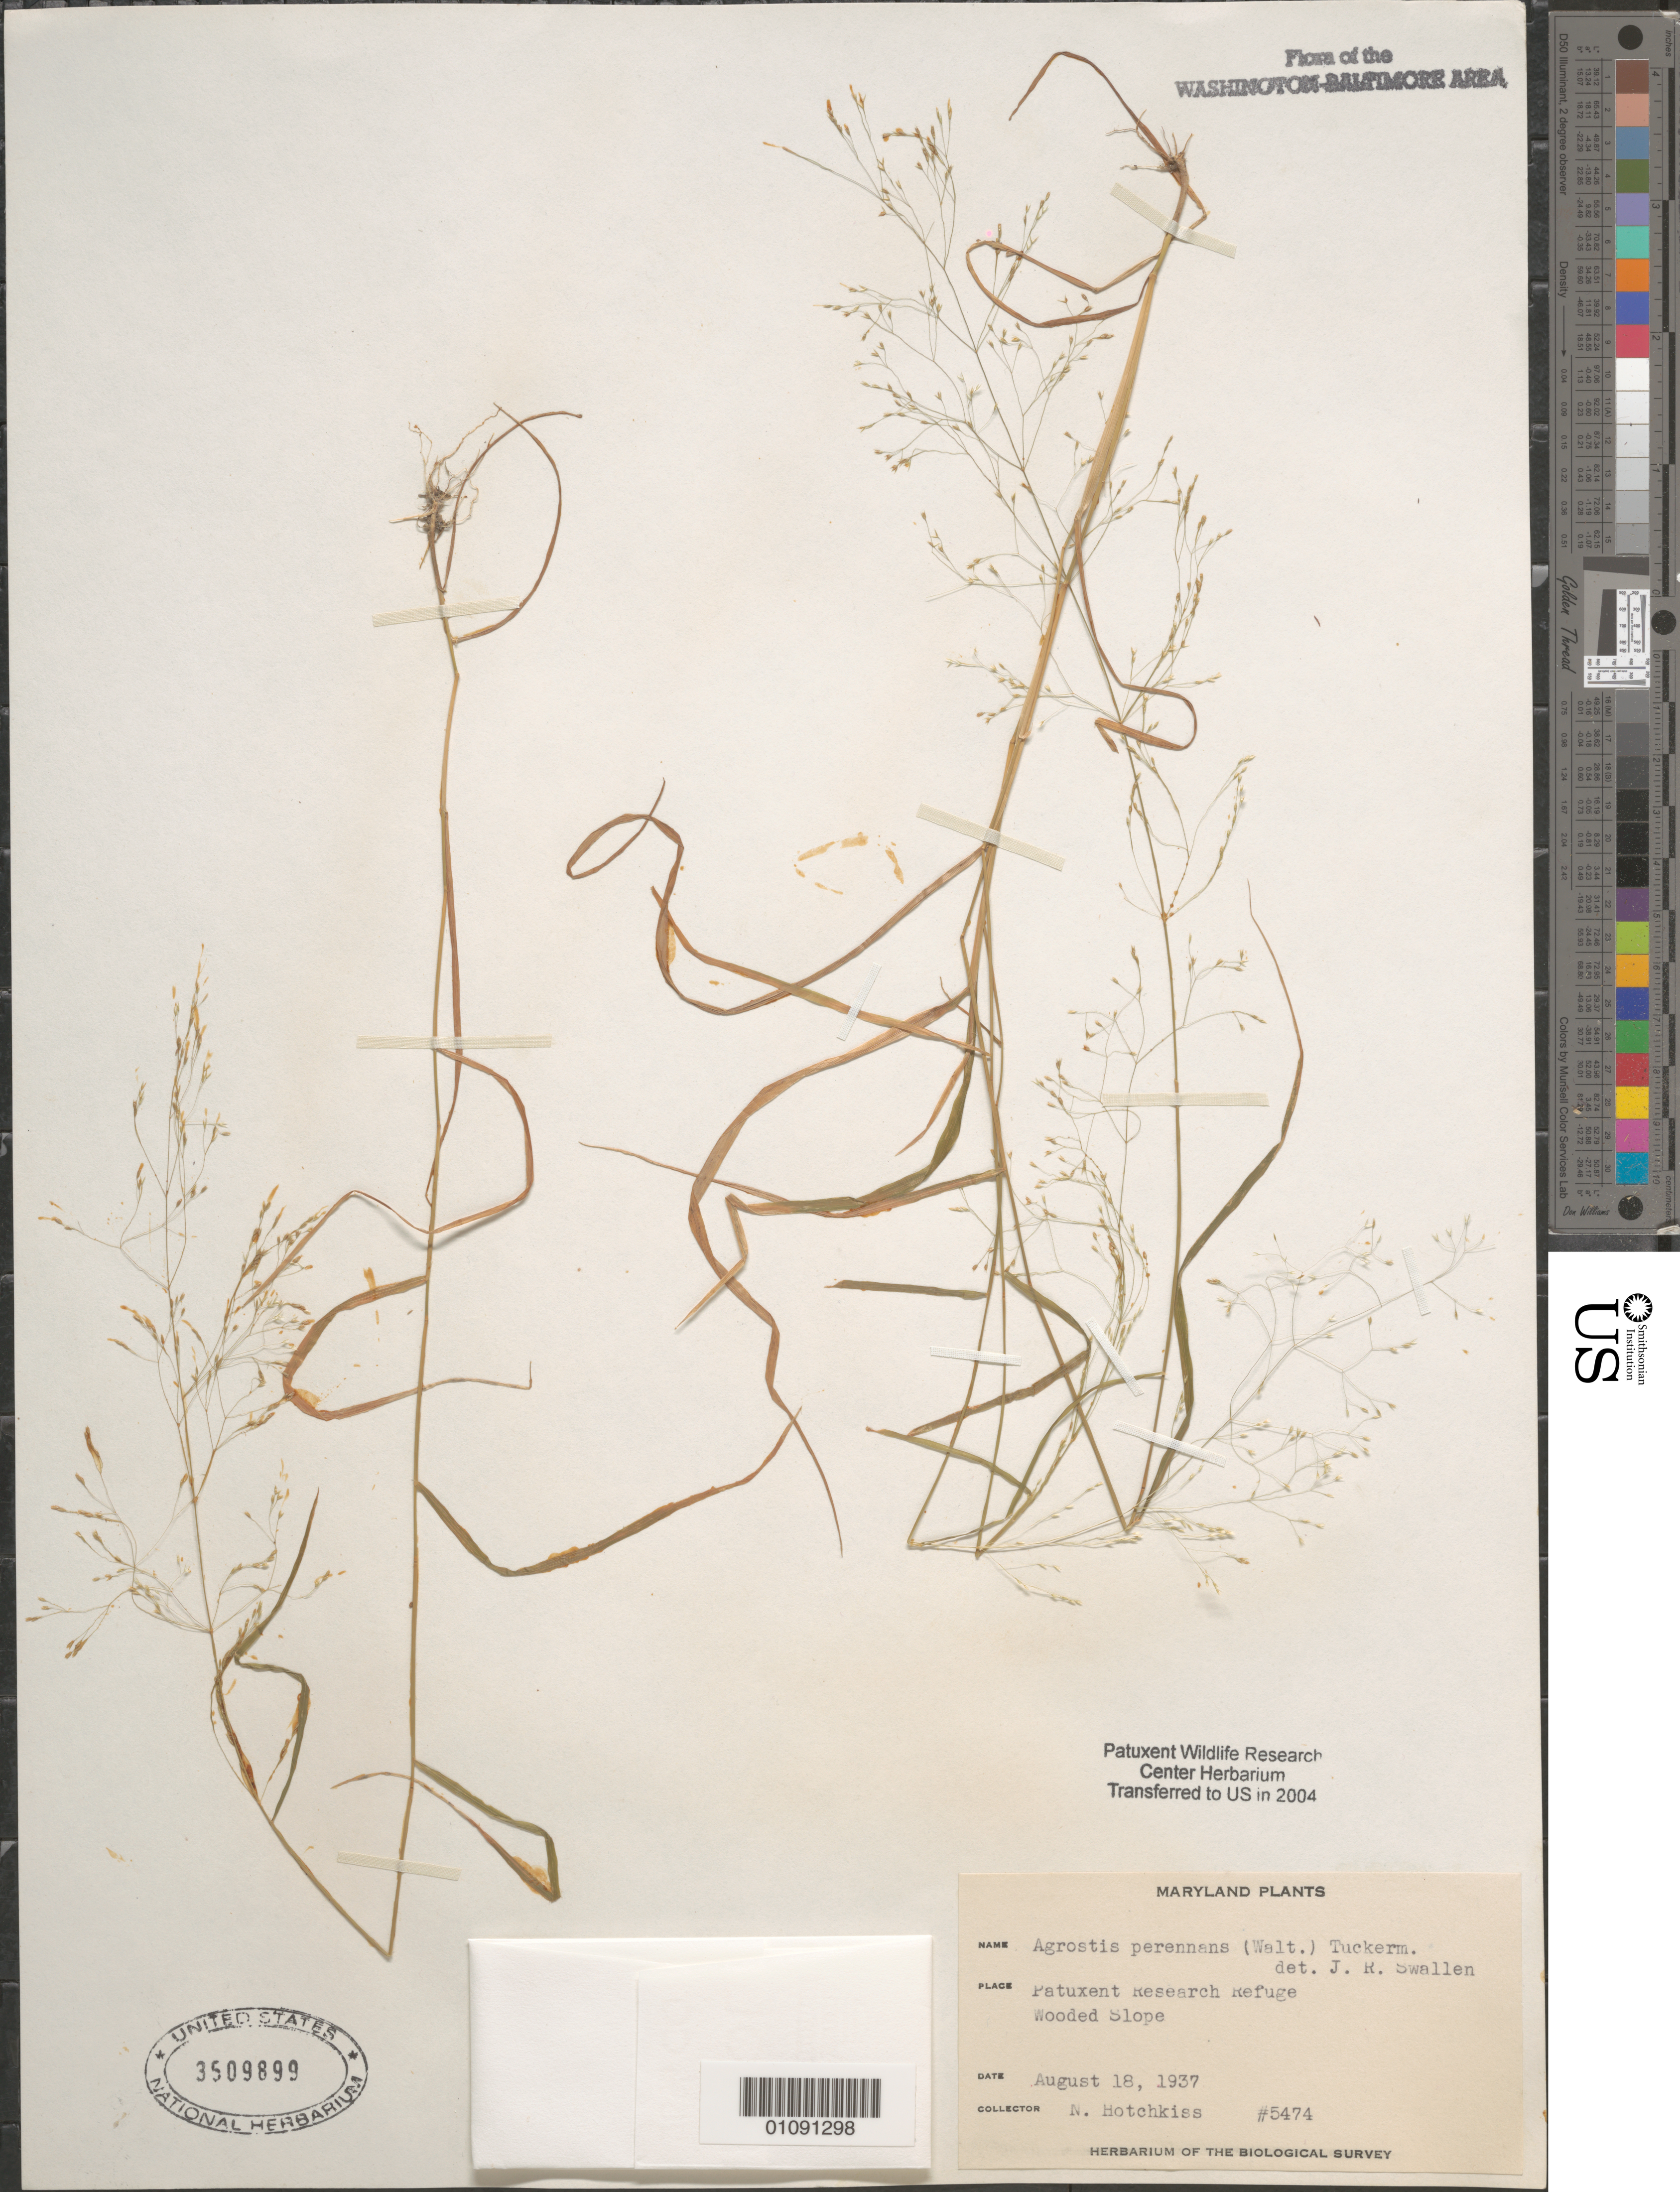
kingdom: Plantae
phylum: Tracheophyta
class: Liliopsida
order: Poales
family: Poaceae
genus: Agrostis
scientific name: Agrostis perennans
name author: (Walter) Tuck.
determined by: Swallen, Jason R.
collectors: N. Hotchkiss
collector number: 5474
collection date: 1937-08-18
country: United States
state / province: Maryland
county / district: Prince George's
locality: Patuxent Wildlife Refuge.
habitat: Wooded slope.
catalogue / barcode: US 3509899